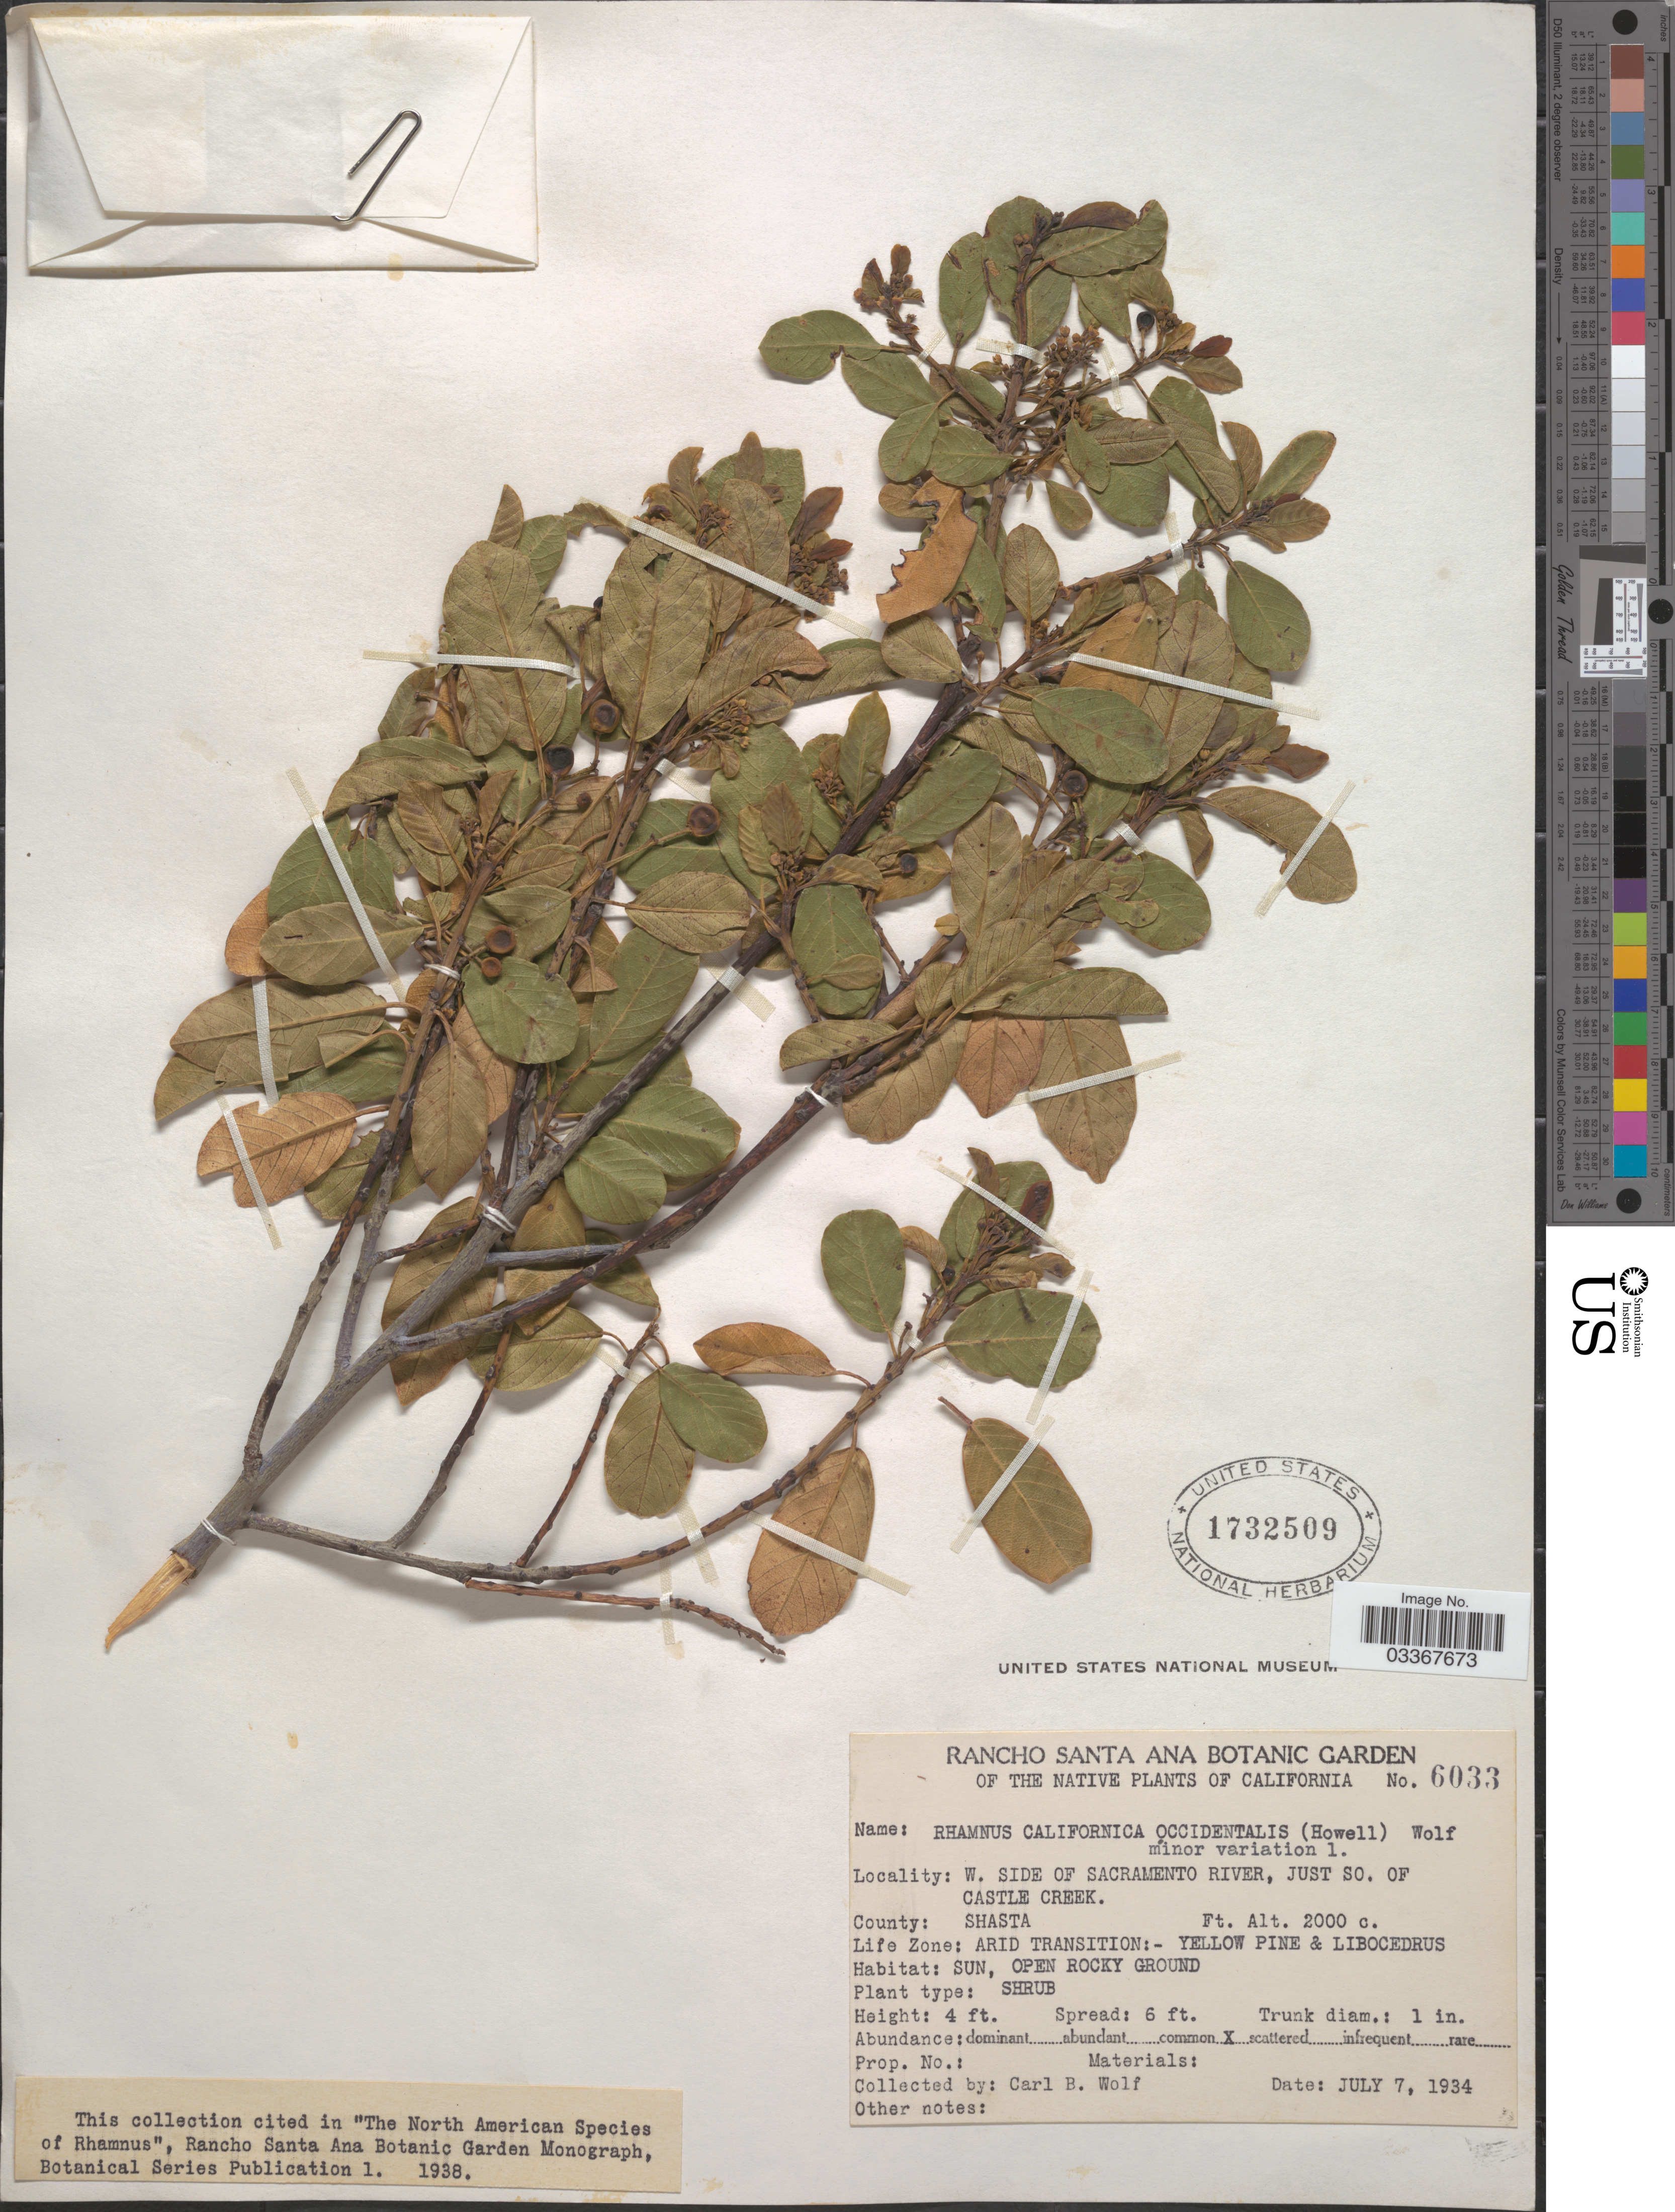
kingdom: Plantae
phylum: Tracheophyta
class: Magnoliopsida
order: Rosales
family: Rhamnaceae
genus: Frangula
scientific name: Frangula californica subsp. occidentalis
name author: (Howell) Kartesz & Gandhi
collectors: C. B. Wolf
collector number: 6033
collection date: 1934-07-07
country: United States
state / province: California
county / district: Shasta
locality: W. side of Sacramento River, just SO. of Castle Creek, County: Shasta.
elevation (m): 610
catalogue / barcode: US 1732509